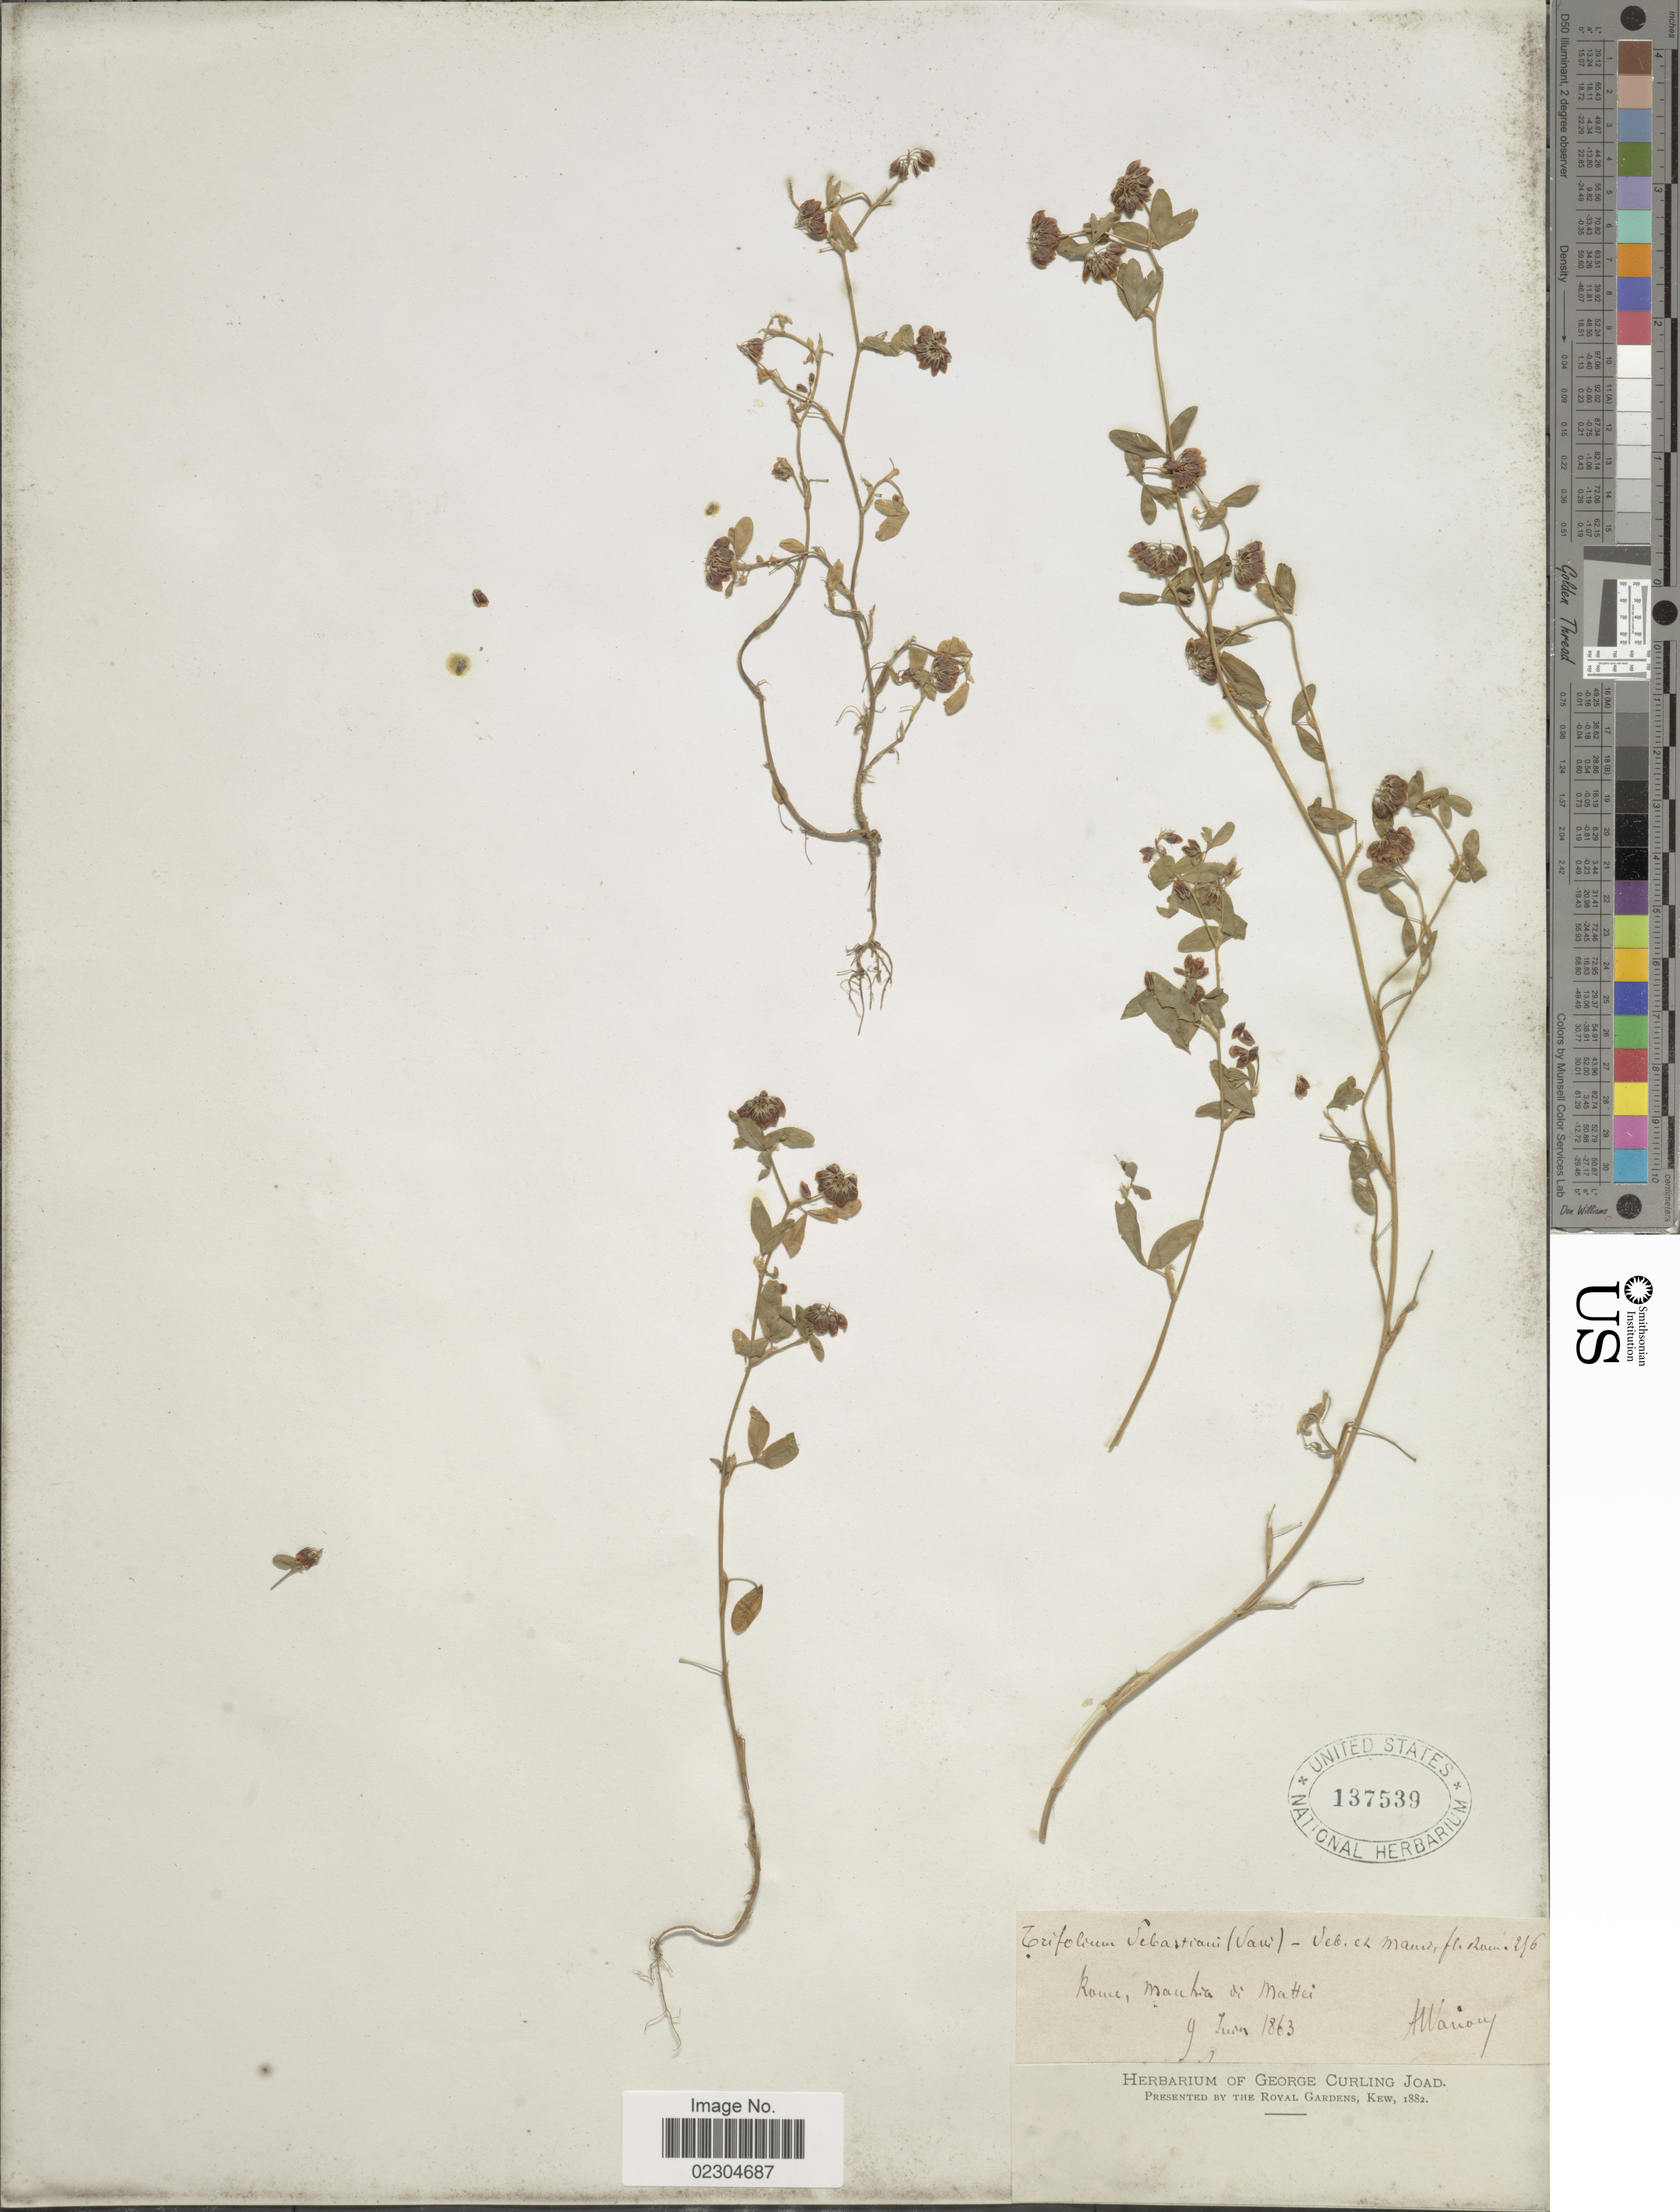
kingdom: Plantae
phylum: Tracheophyta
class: Magnoliopsida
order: Fabales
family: Fabaceae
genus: Trifolium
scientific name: Trifolium sebastiani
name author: Savi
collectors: A. Warion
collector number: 276?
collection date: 1863-06-09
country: Italy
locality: Rome, mautia di Mattei [interpreted]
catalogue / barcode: US 137539